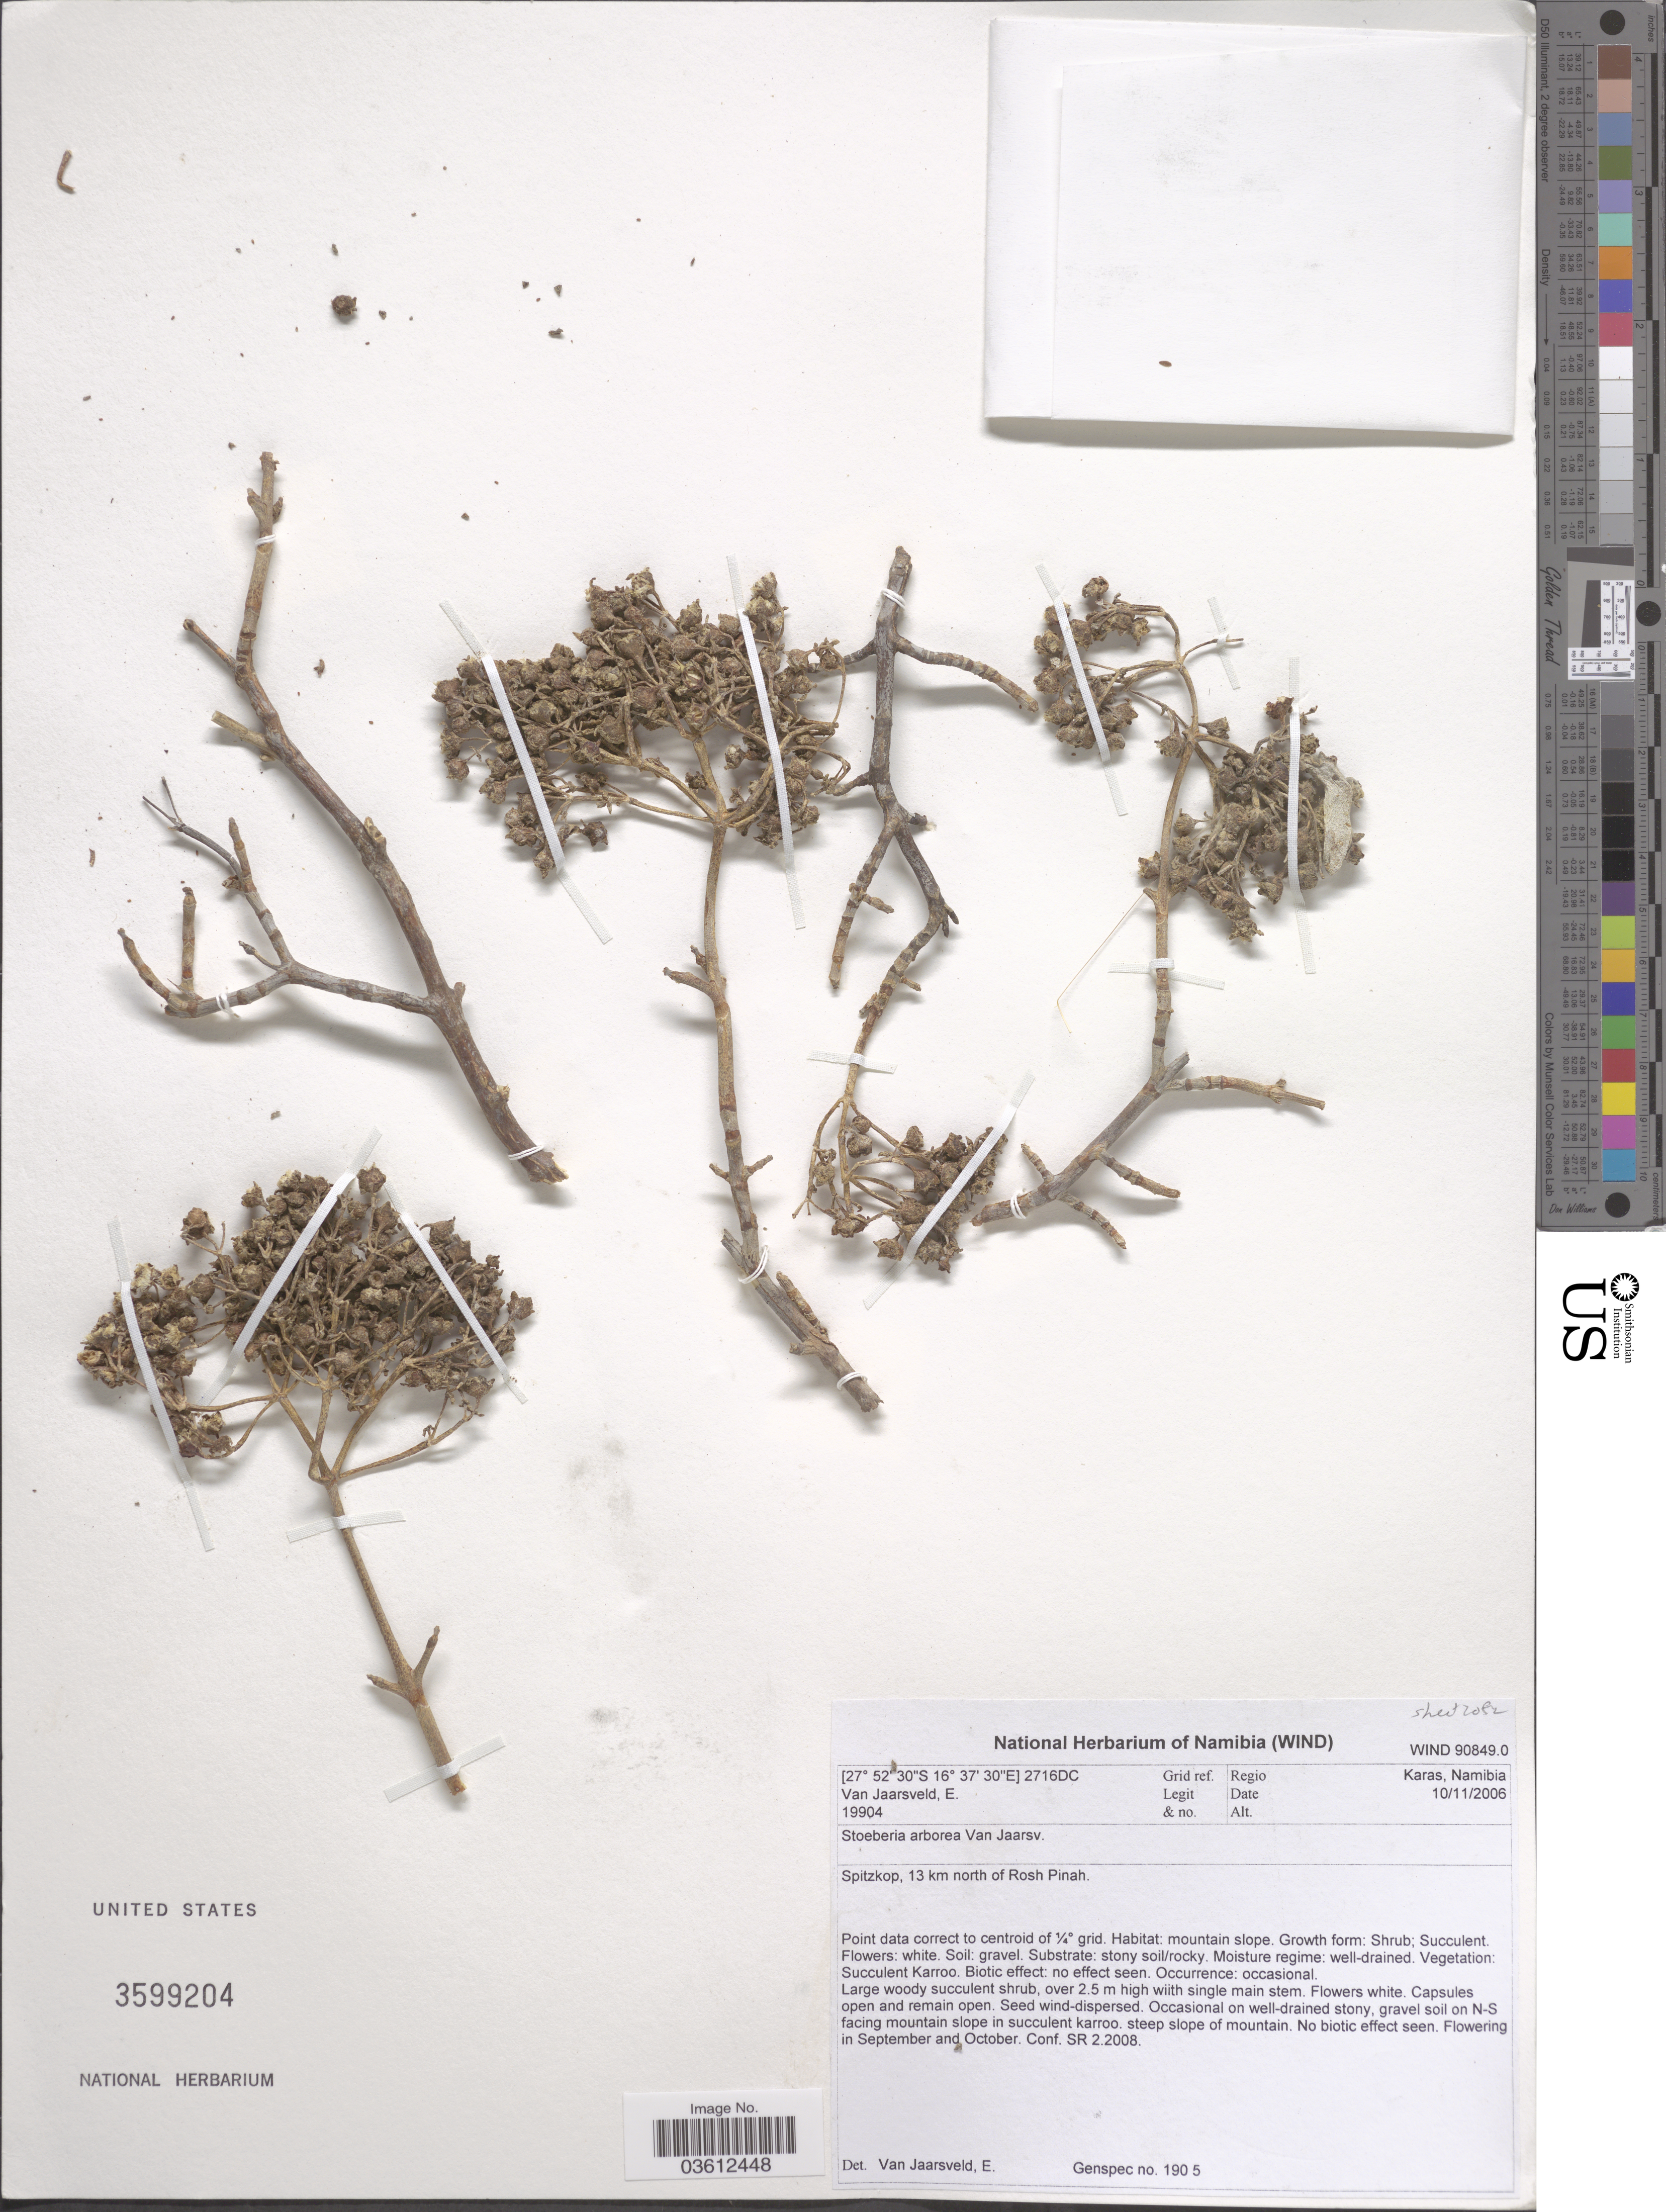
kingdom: Plantae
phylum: Tracheophyta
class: Magnoliopsida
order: Caryophyllales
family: Aizoaceae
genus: Stoeberia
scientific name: Stoeberia arborea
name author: van Jaarsv.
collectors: E. van Jaarsveld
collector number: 19904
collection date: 2006-11-10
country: Namibia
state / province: Karas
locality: Grid ref. 2716DC. Regio Karas. Spitzkop, 13 km north of Rosh Pinah.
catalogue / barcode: US 3599204